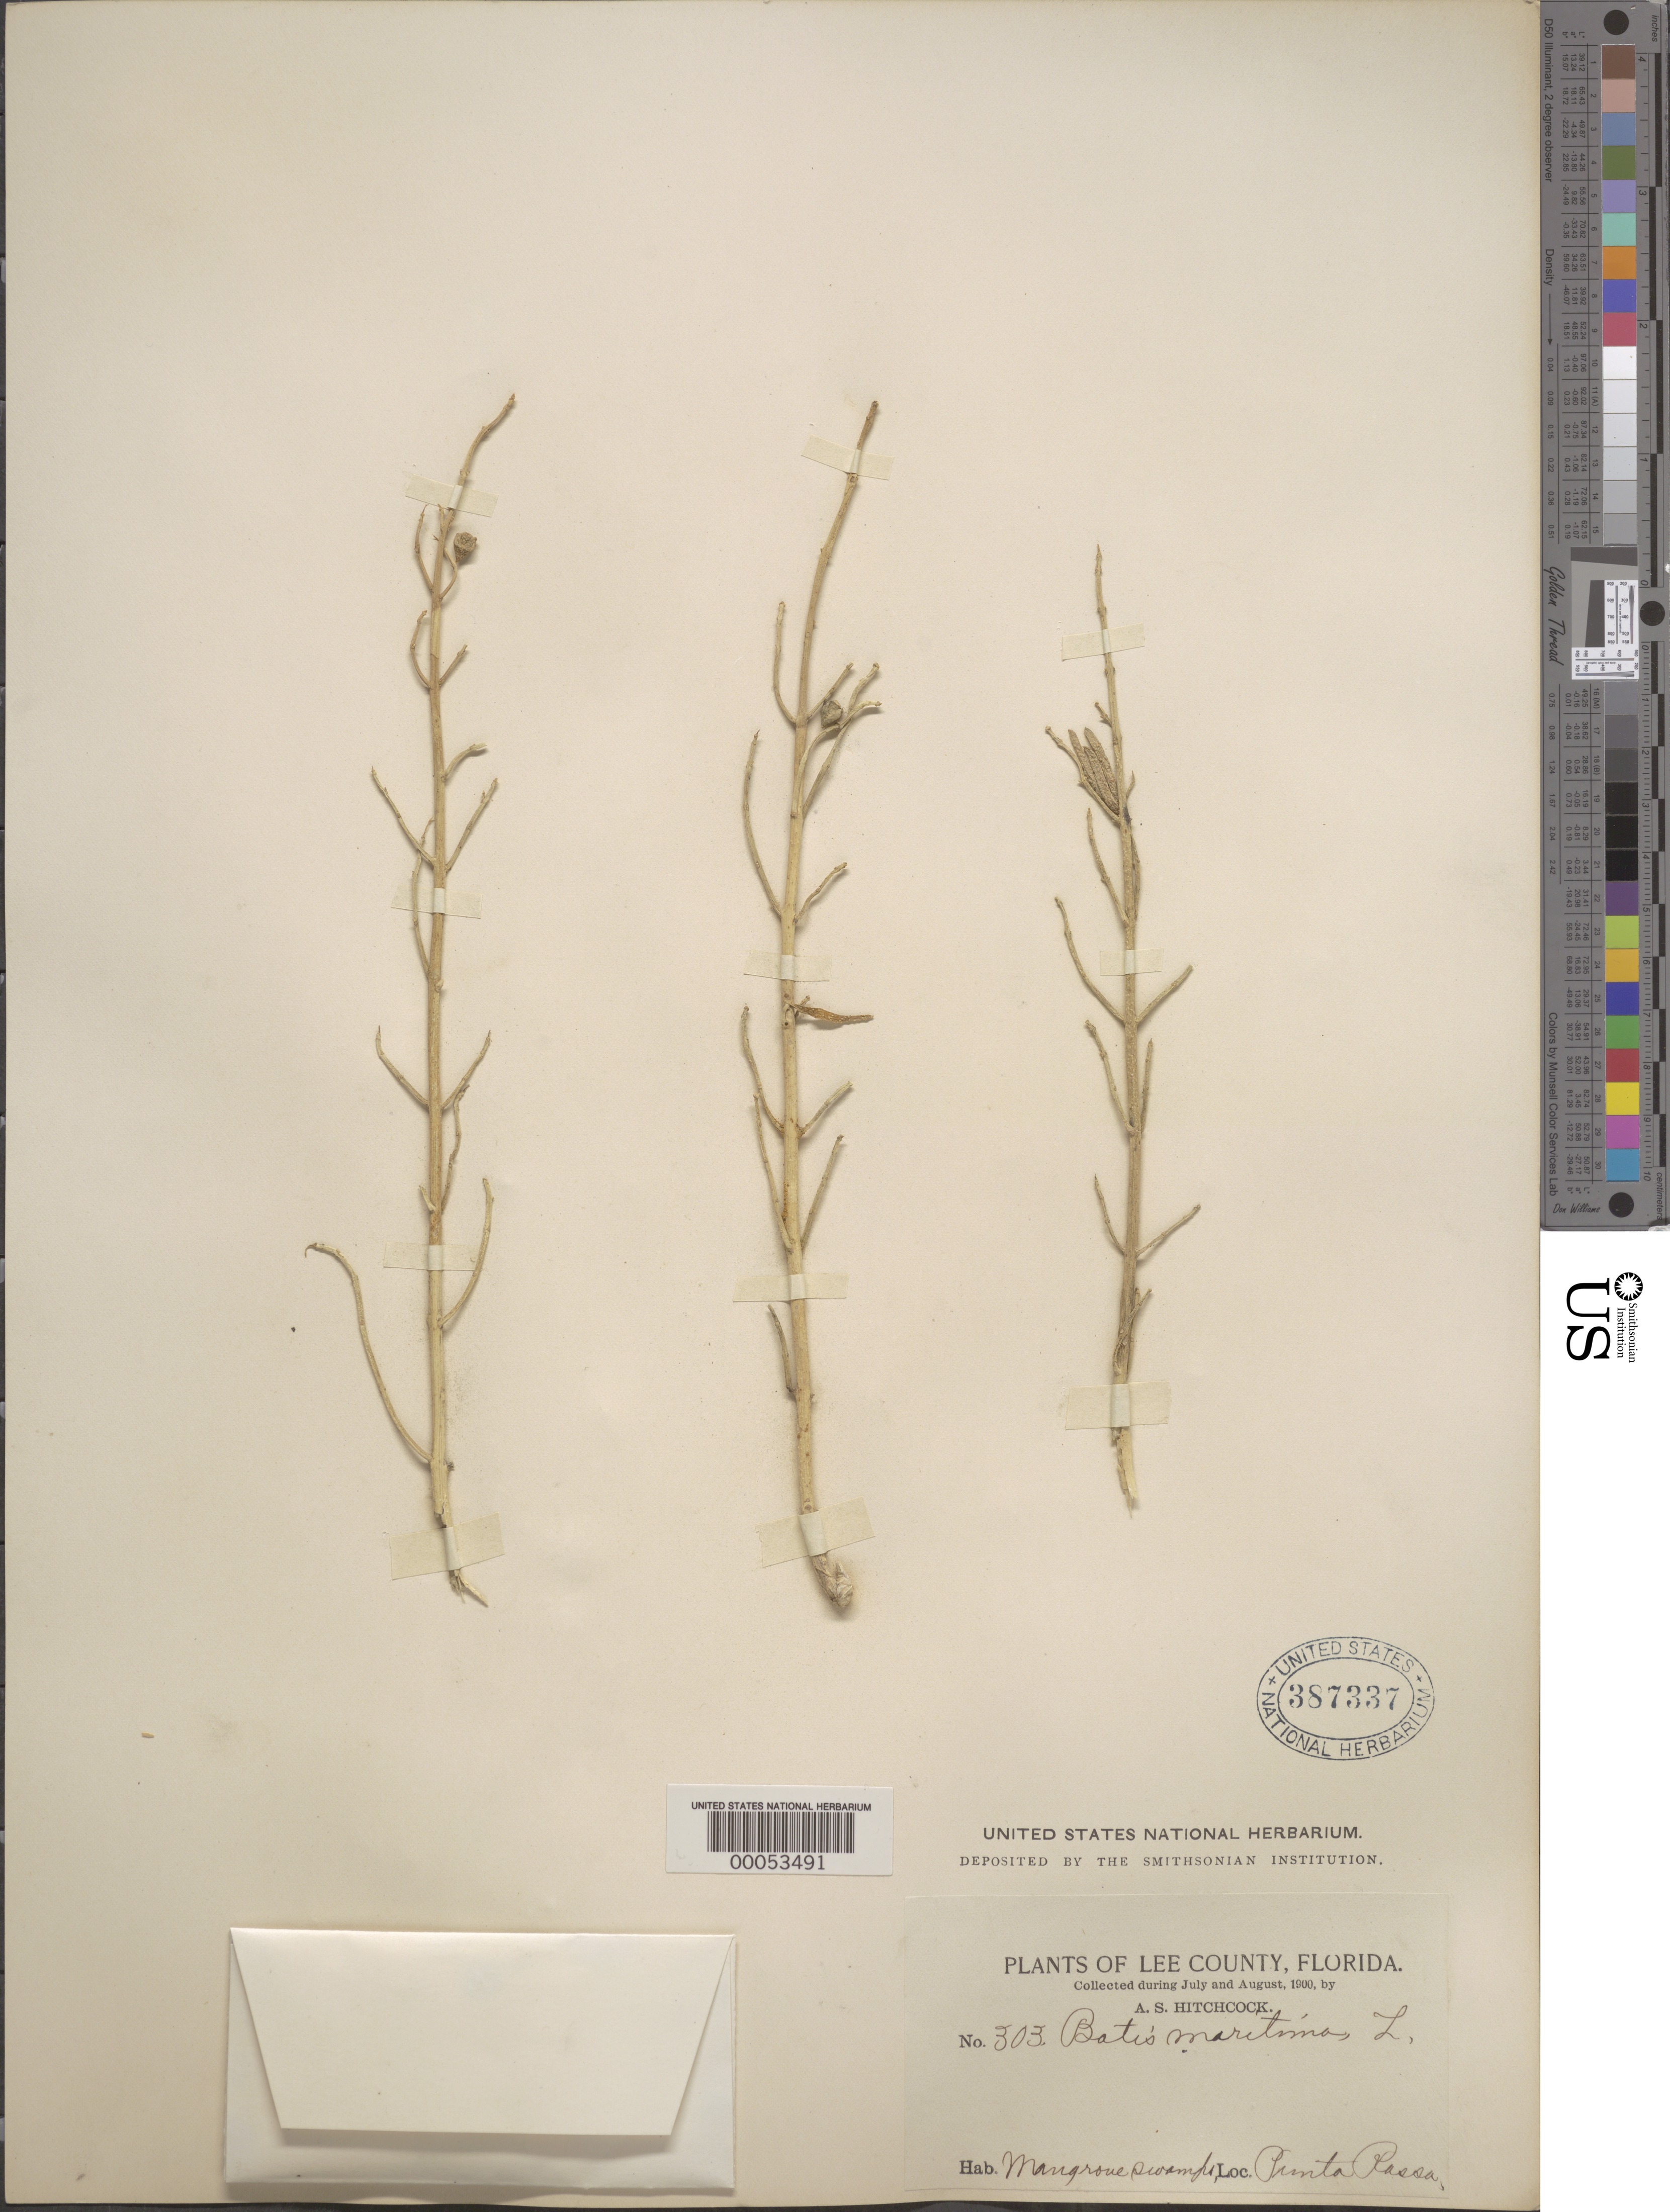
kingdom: Plantae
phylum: Tracheophyta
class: Magnoliopsida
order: Brassicales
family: Bataceae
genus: Batis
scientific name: Batis maritima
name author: L.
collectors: A. S. Hitchcock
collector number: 303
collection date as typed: Jul 1900 and -- Aug 1900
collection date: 1900-07,1900-08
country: United States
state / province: Florida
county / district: Lee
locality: Punta rassa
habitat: Mangrove swamp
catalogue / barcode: US 387337